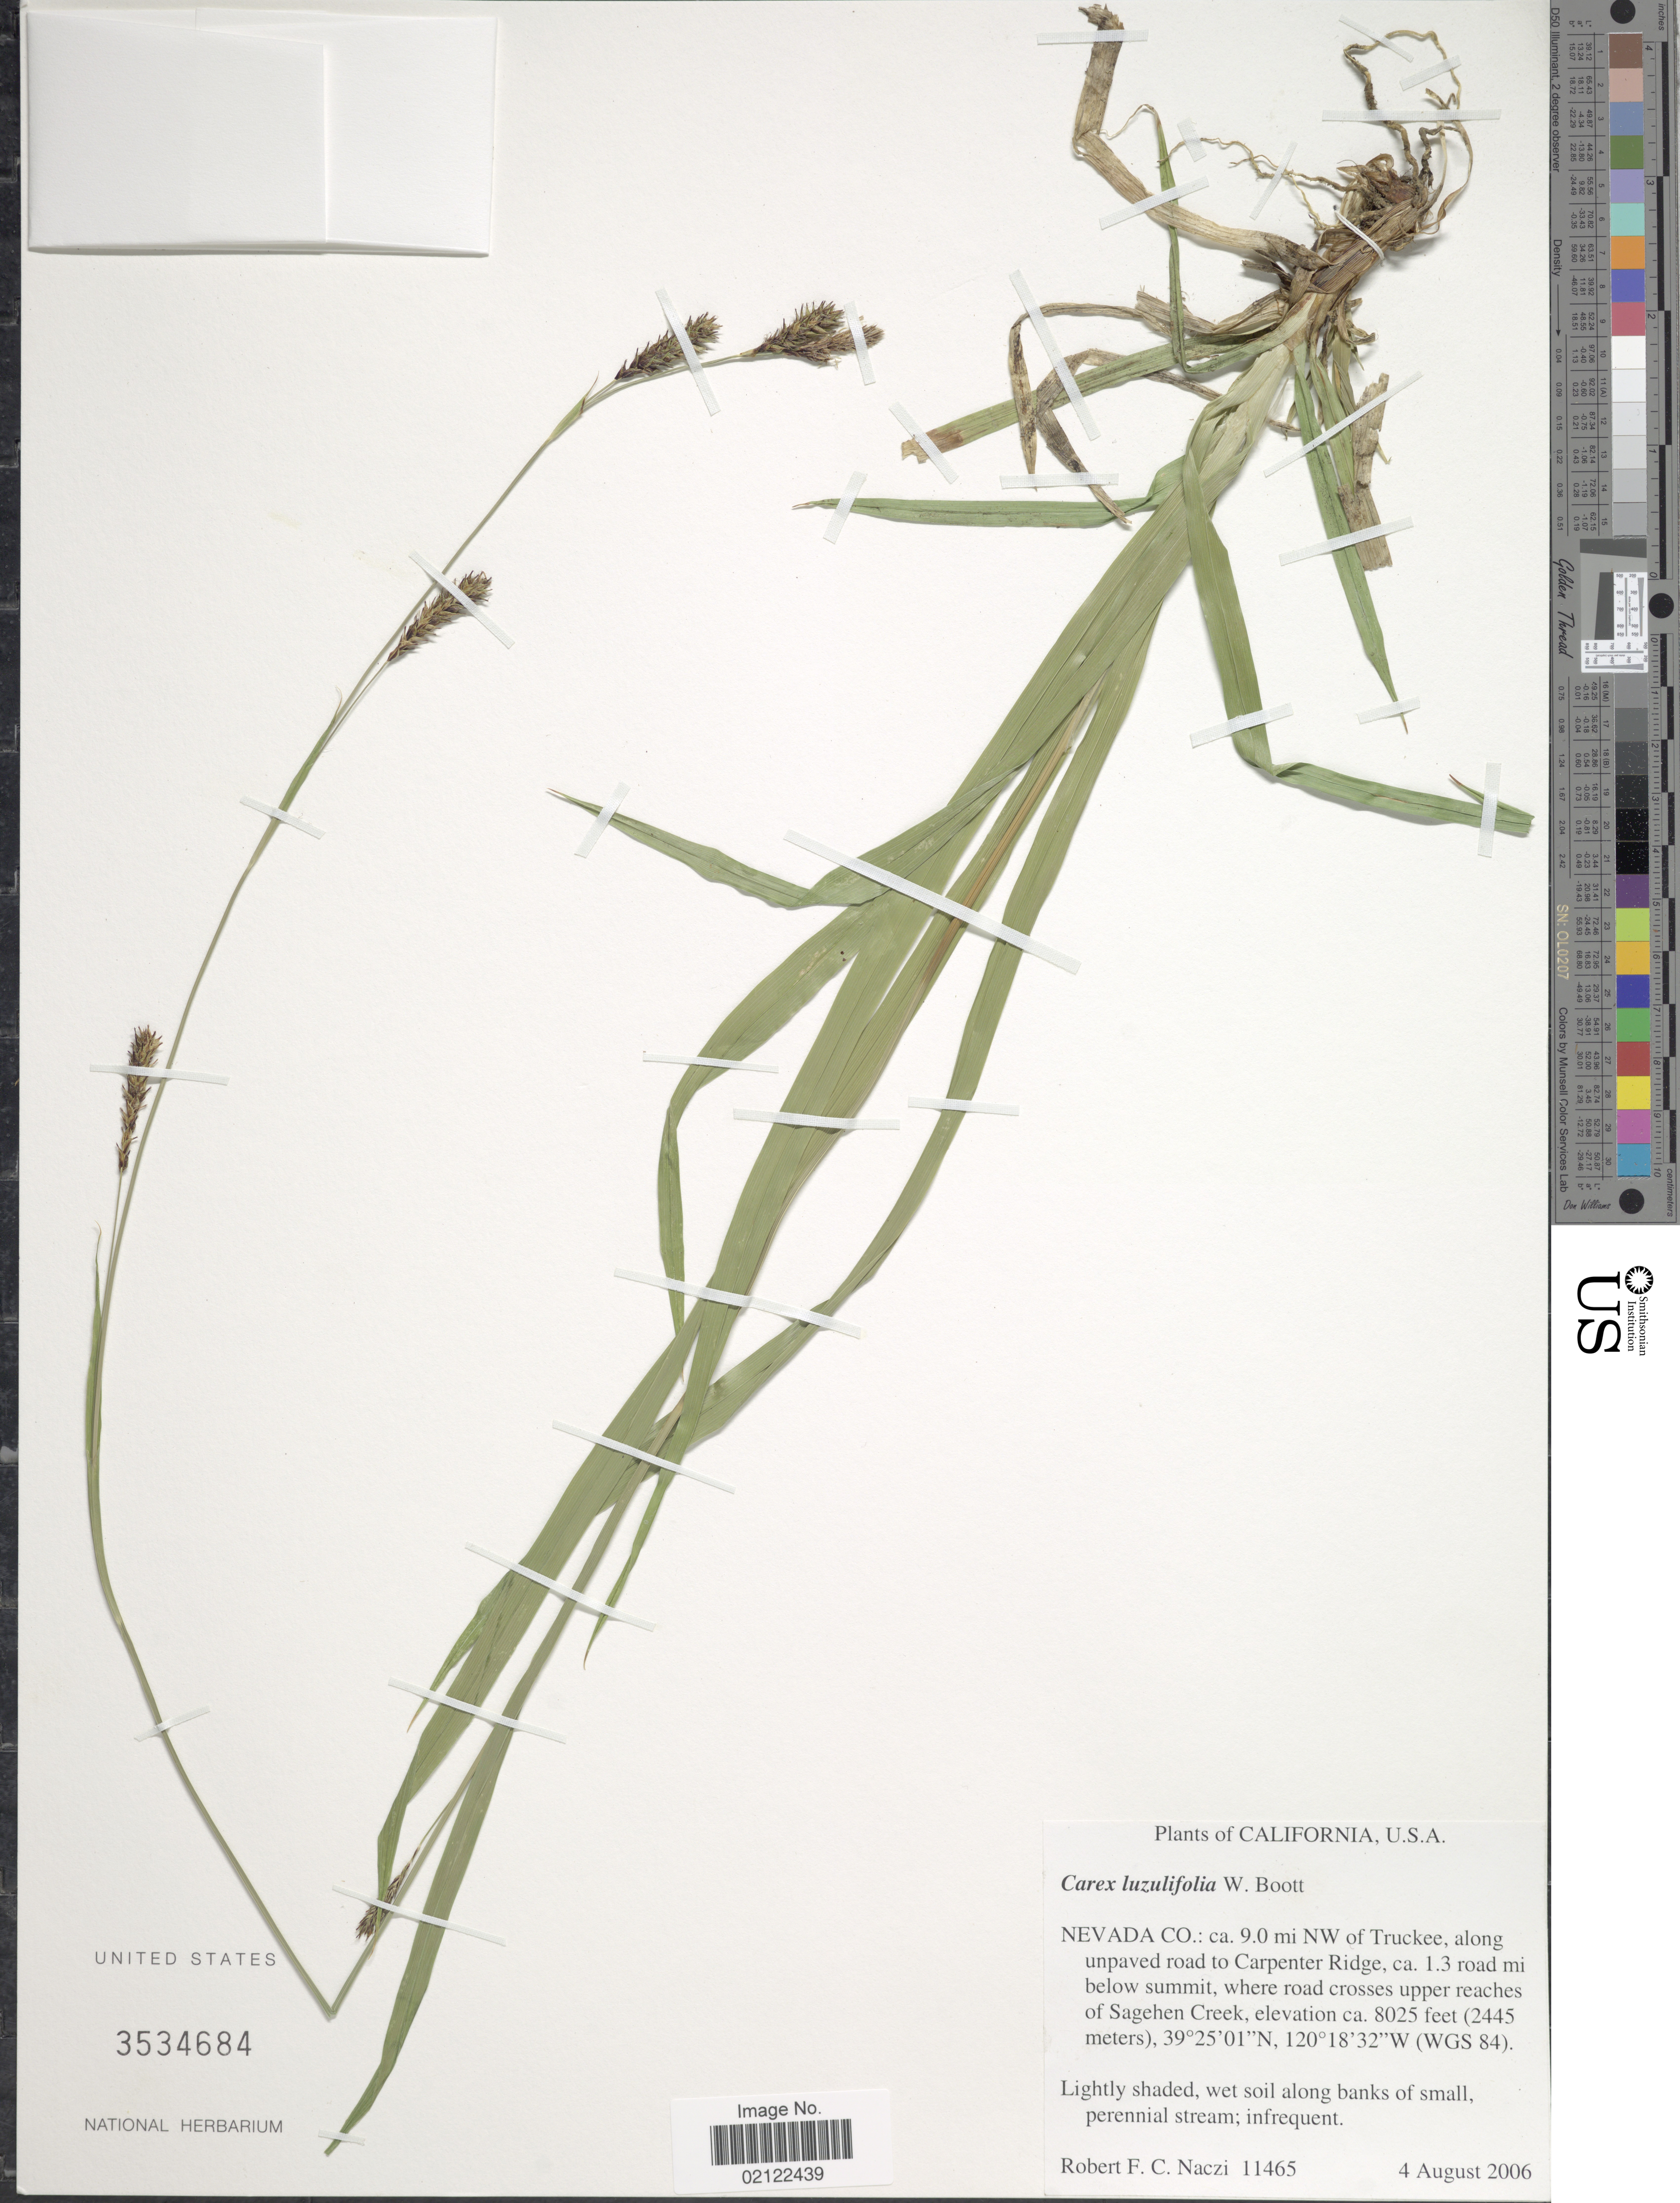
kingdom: Plantae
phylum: Tracheophyta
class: Liliopsida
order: Poales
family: Cyperaceae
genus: Carex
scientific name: Carex luzulifolia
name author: W. Boott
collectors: R. F. C. Naczi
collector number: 11465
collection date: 2006-08-04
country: United States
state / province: California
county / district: Nevada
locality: Nevada Co.: ca. 9.0 mi NW of Truckee, along unpaved road to Carpenter Ridge, ca. 1.3 road mi below summit, where road crosses upper reaches of Sagehen Creek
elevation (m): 2446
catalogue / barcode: US 3534684